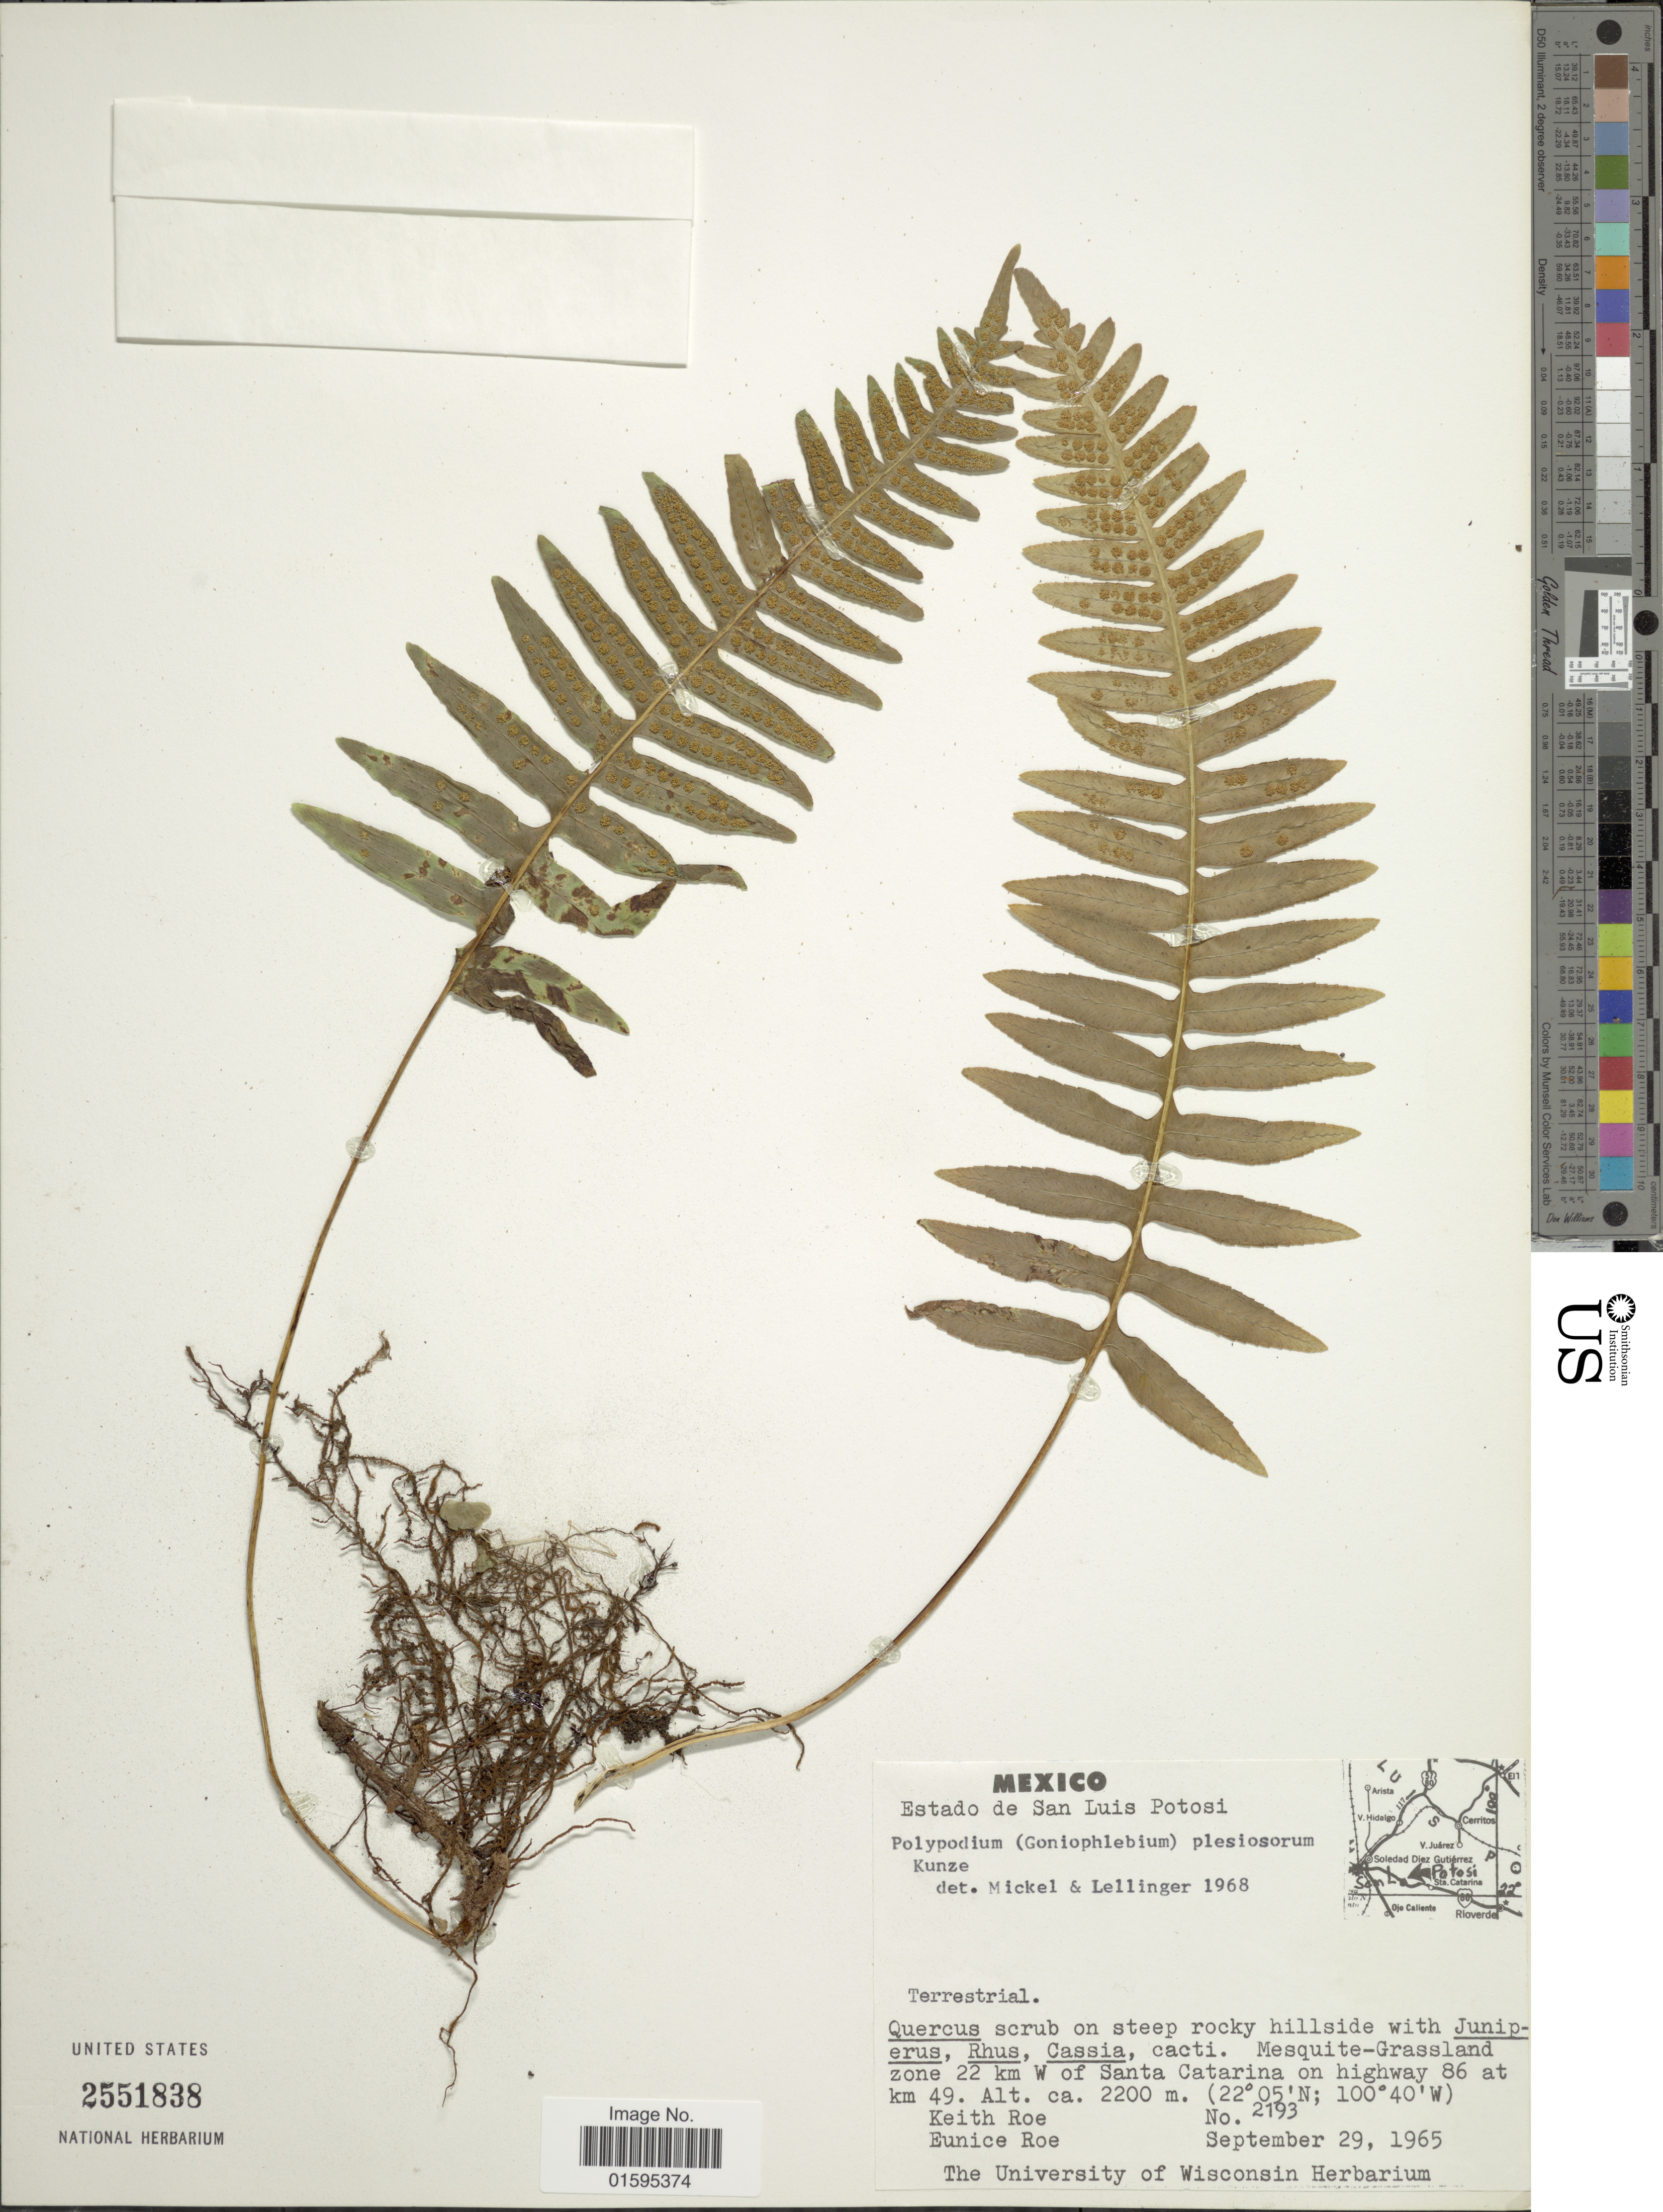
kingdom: Plantae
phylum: Tracheophyta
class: Polypodiopsida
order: Polypodiales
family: Polypodiaceae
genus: Polypodium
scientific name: Polypodium plesiosorum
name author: Kunze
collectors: K. E. Roe & E. Roe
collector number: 2193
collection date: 1965-09-29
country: Mexico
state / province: San Luis Potosí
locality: Mesquite-Grassland zone 22 km W of Santa Catarina on highway 86 at km 49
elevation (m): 2200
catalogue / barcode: US 2551838